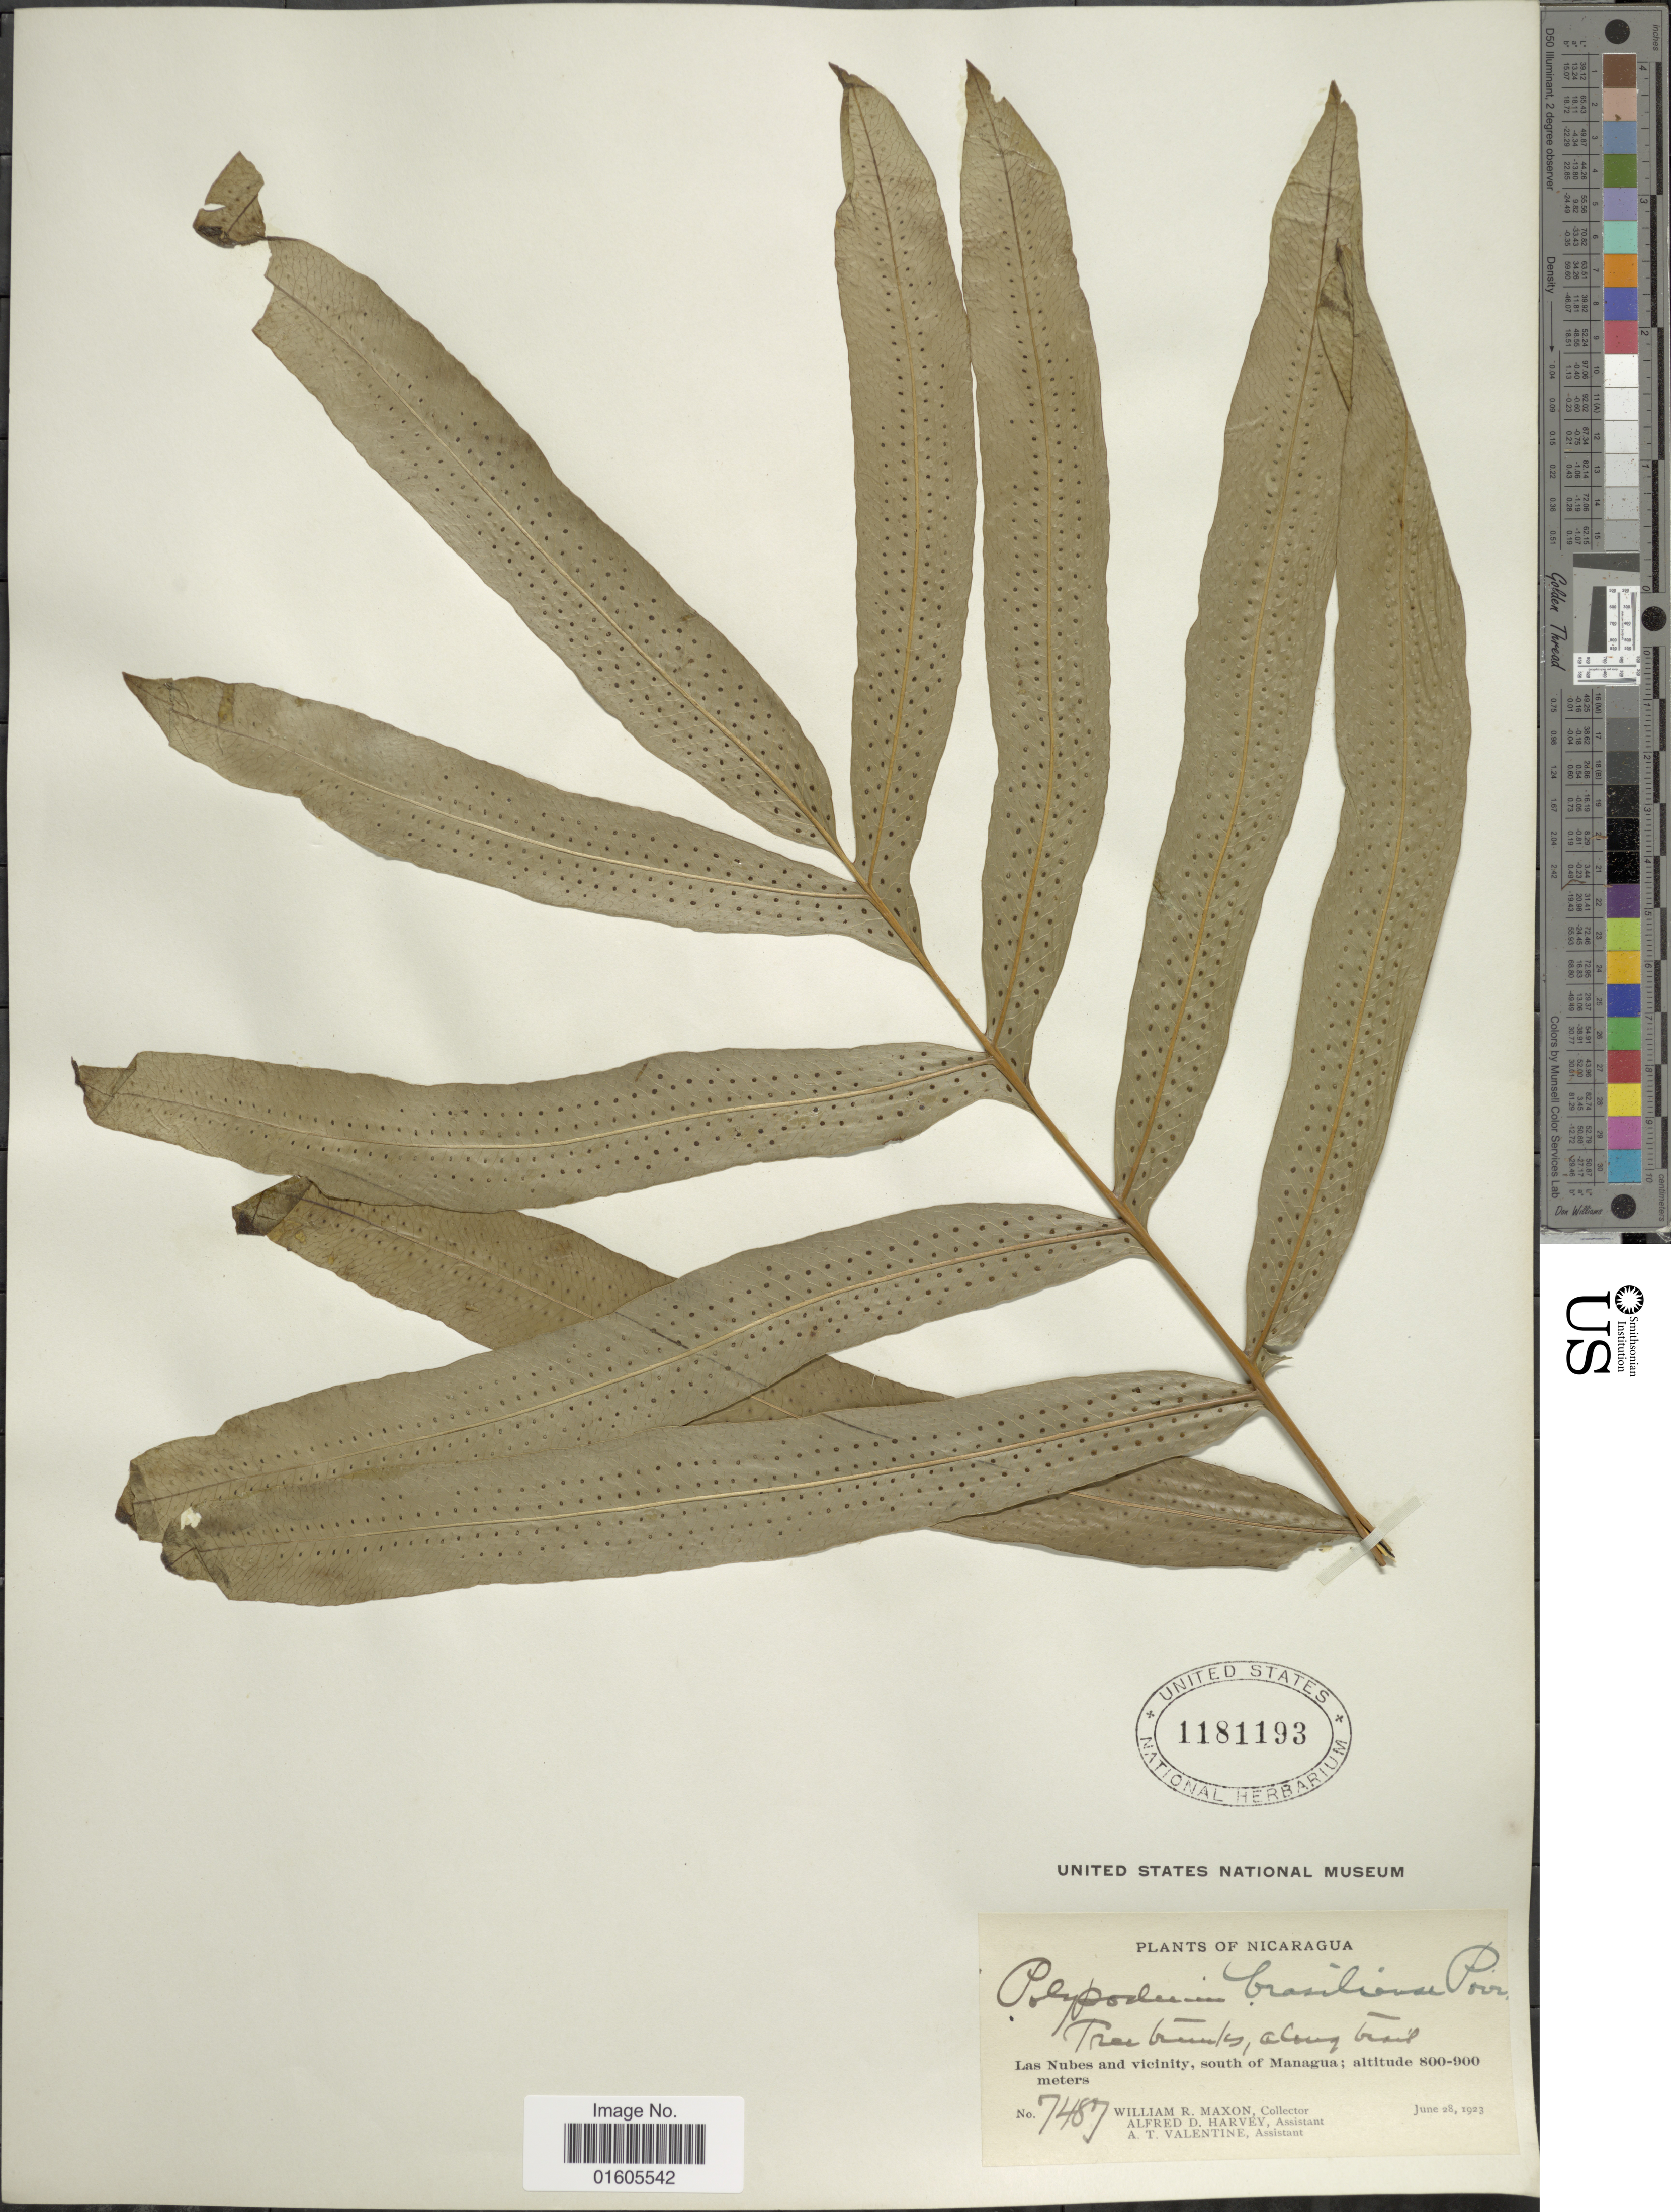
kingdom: Plantae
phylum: Tracheophyta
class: Polypodiopsida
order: Polypodiales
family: Polypodiaceae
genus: Serpocaulon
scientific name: Serpocaulon triseriale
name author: (Sw.) A.R. Sm.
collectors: W. R. Maxon, A. D. Harvey & A. Valentine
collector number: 7487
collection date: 1923-06-28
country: Nicaragua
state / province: Managua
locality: Las Nubes and vicinity, south of Managua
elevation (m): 800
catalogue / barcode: US 1181193